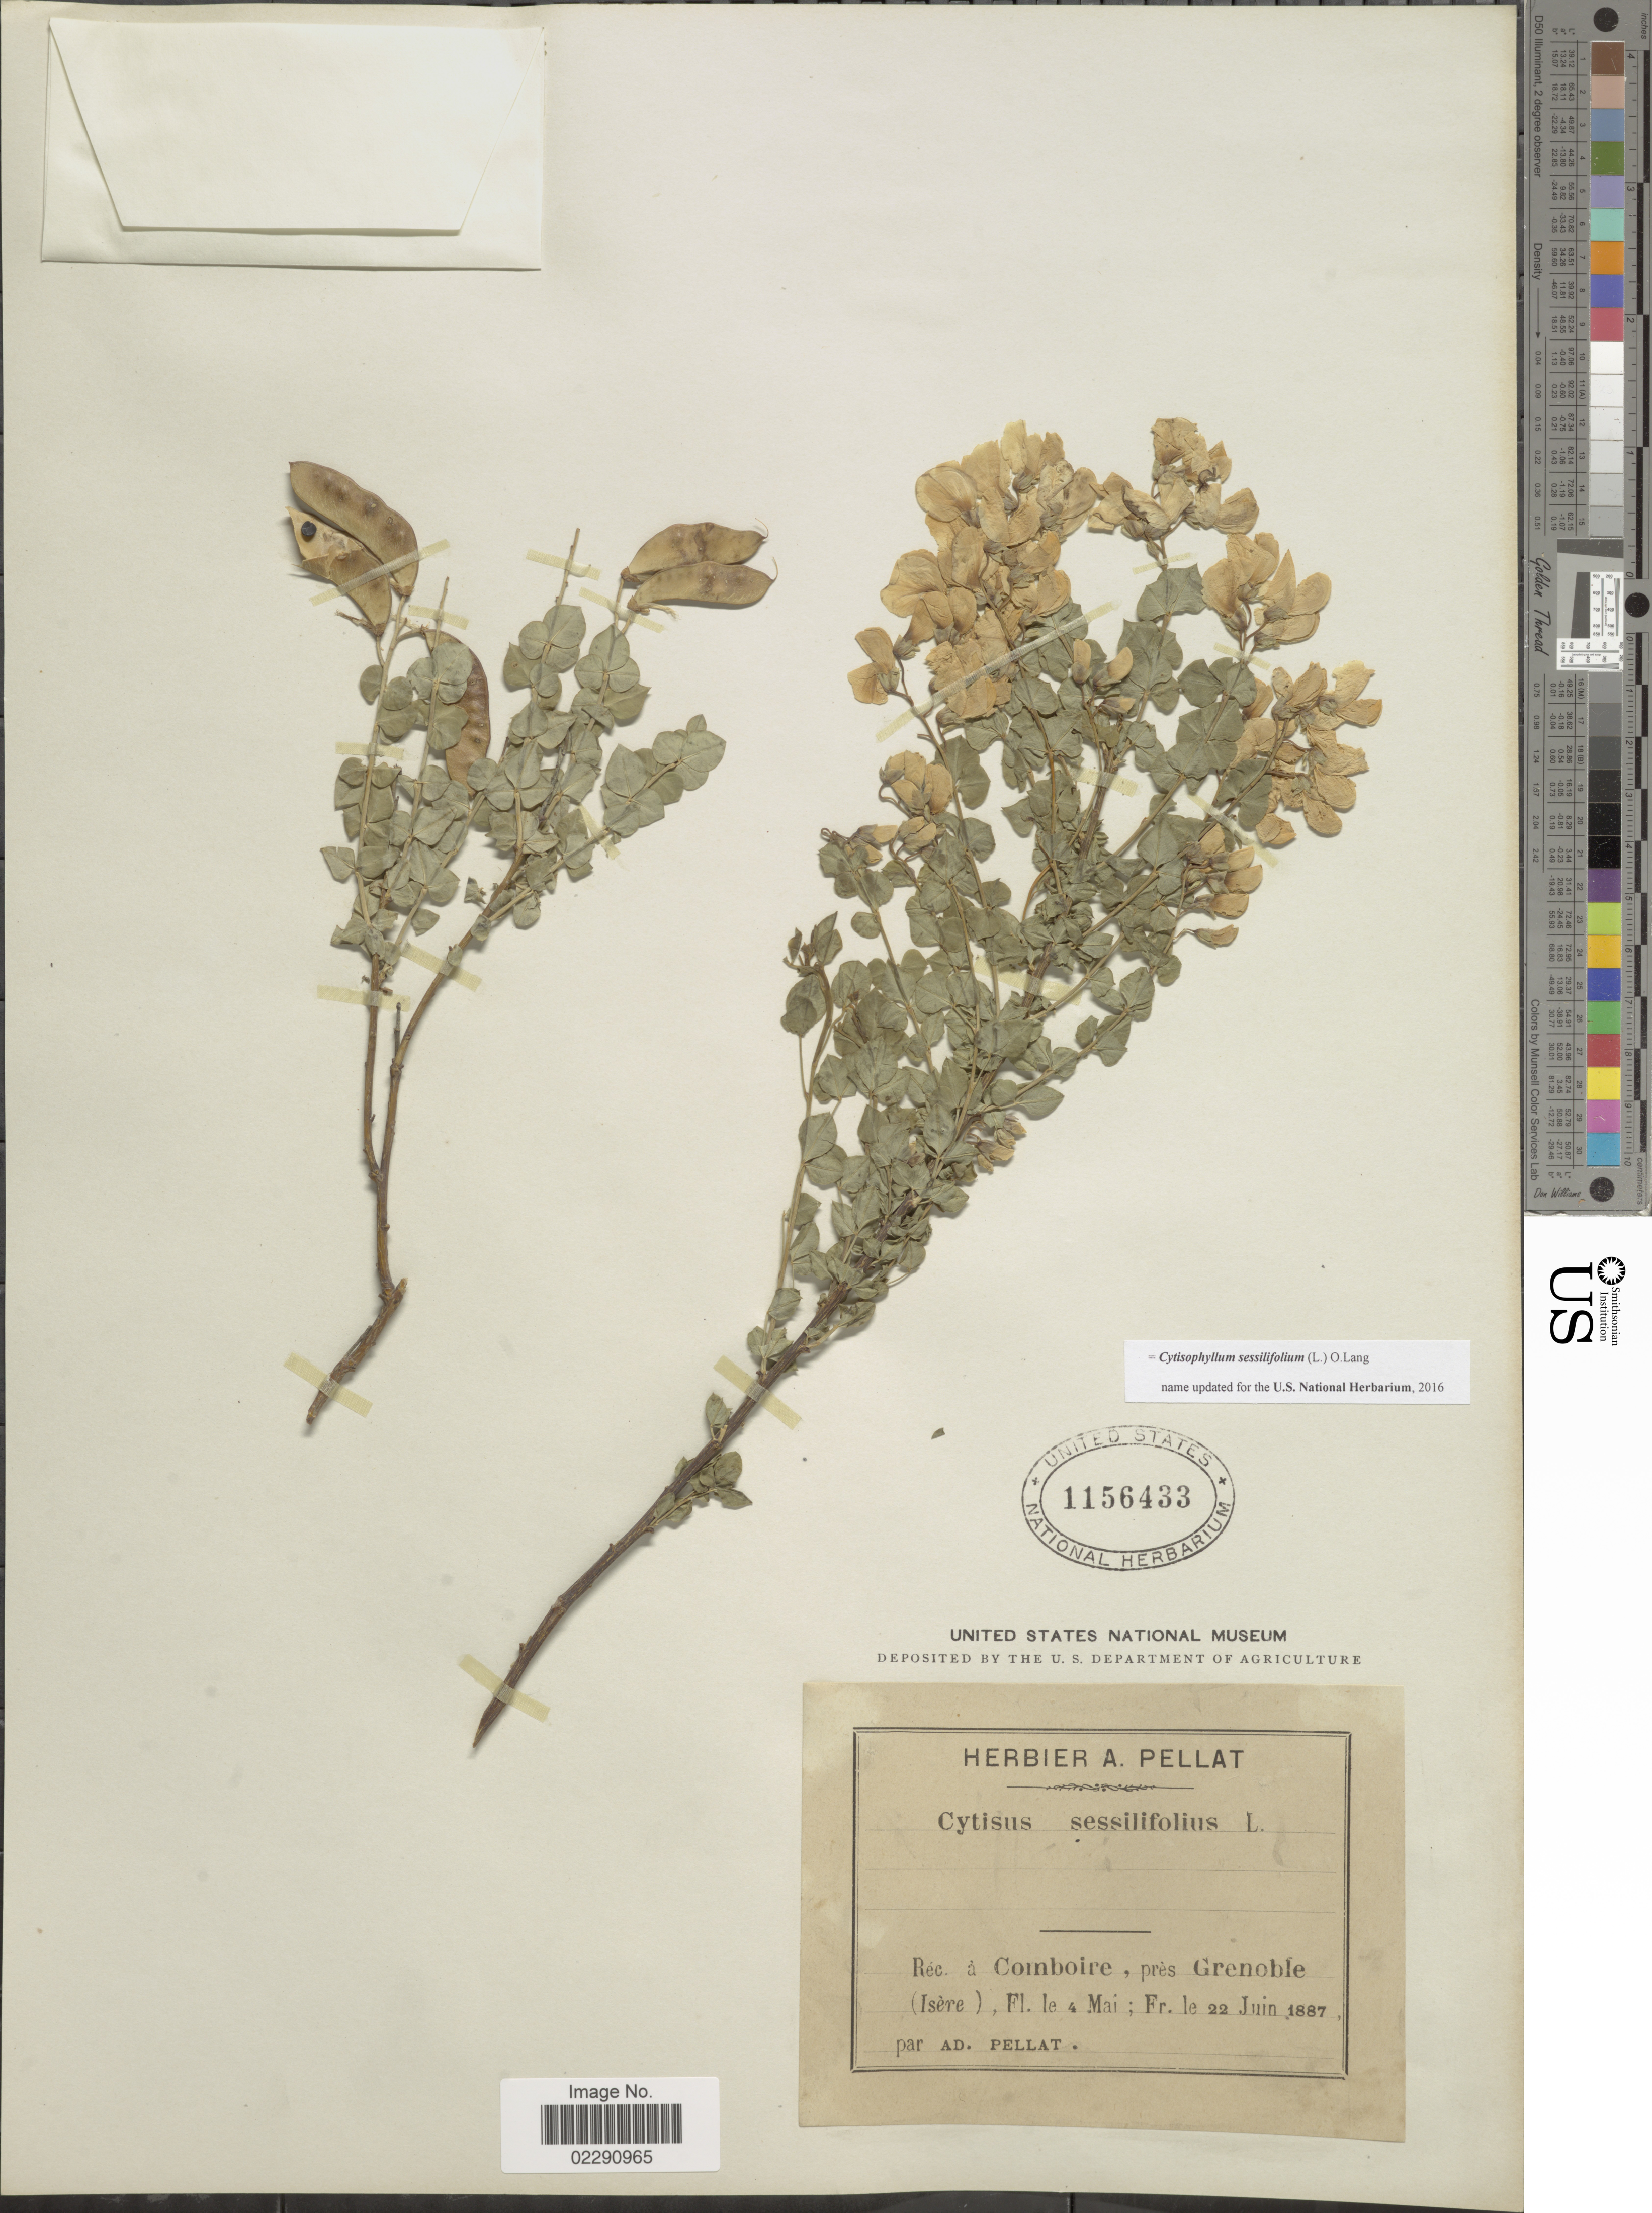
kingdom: Plantae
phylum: Tracheophyta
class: Magnoliopsida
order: Fabales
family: Fabaceae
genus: Cytisophyllum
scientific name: Cytisophyllum sessilifolium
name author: Láng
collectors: Ex herb. A. Pellat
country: France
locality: Grenoble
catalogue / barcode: US 1156433